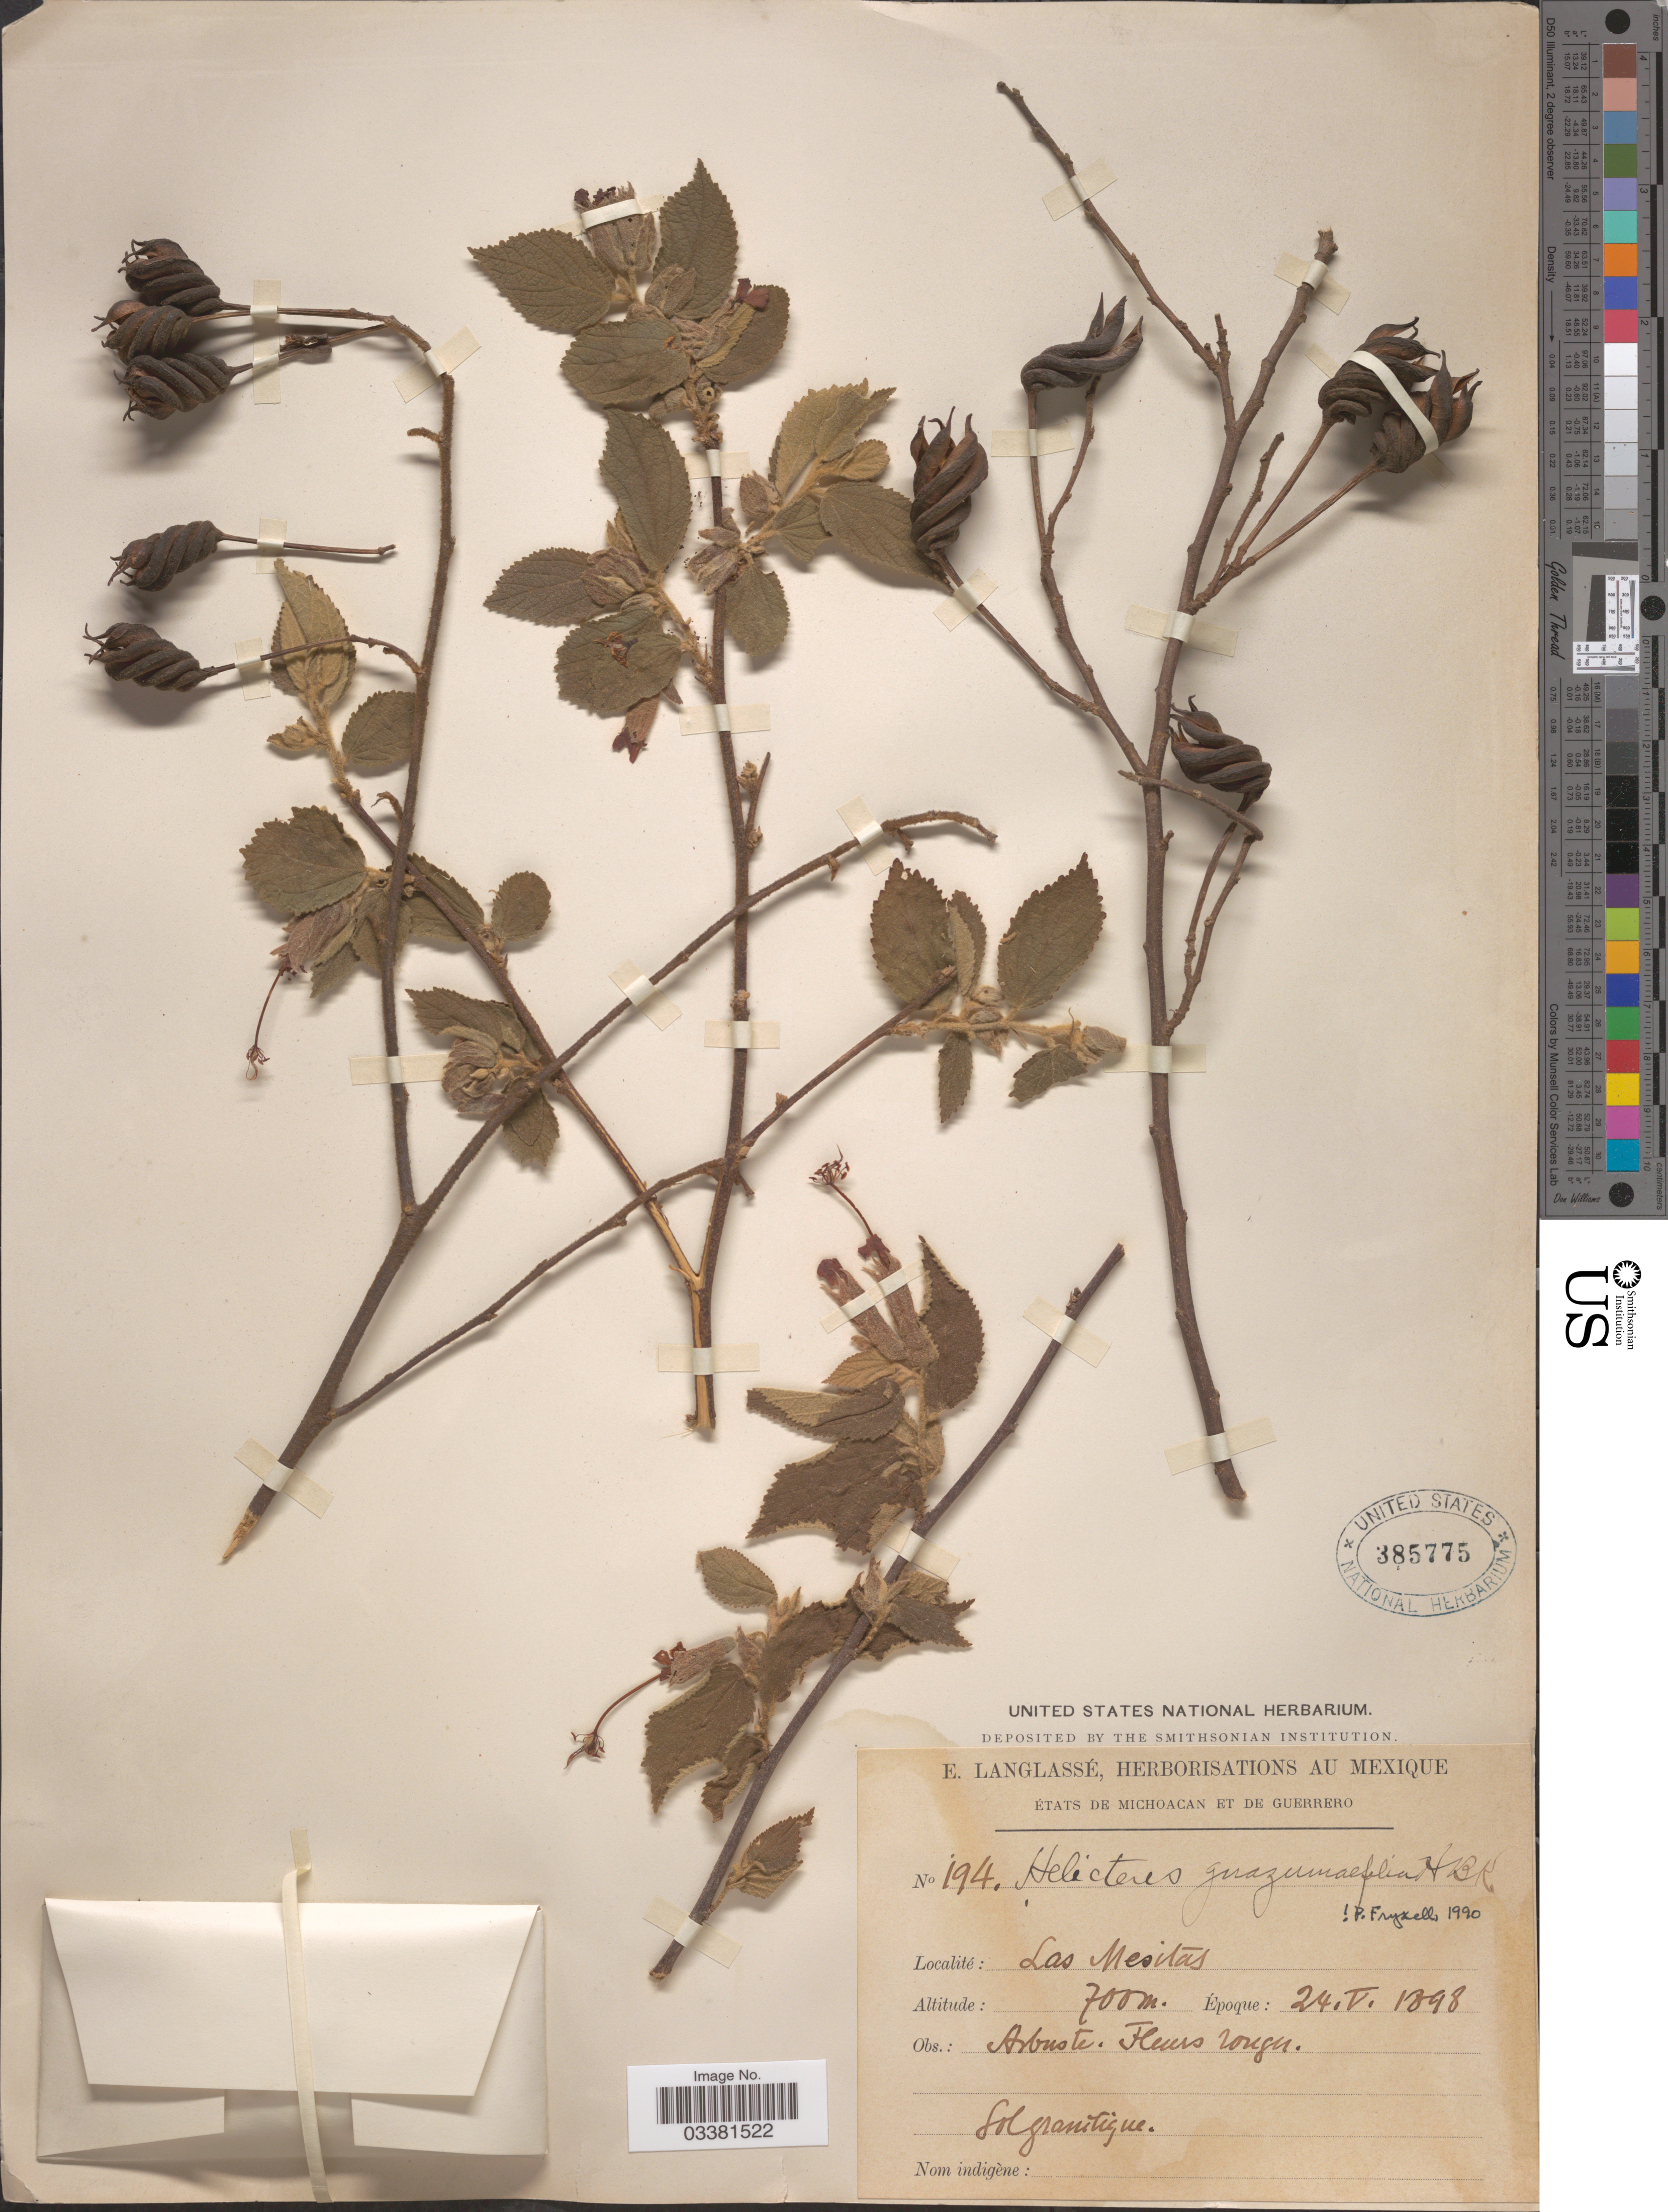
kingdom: Plantae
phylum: Tracheophyta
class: Magnoliopsida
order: Malvales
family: Malvaceae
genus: Helicteres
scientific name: Helicteres guazumifolia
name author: Kunth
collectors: E. Langlassé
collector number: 194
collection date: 1898-05-24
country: Mexico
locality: États de Michoacan et de Guerrero. Las Mesitas.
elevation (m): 700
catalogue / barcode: US 385775